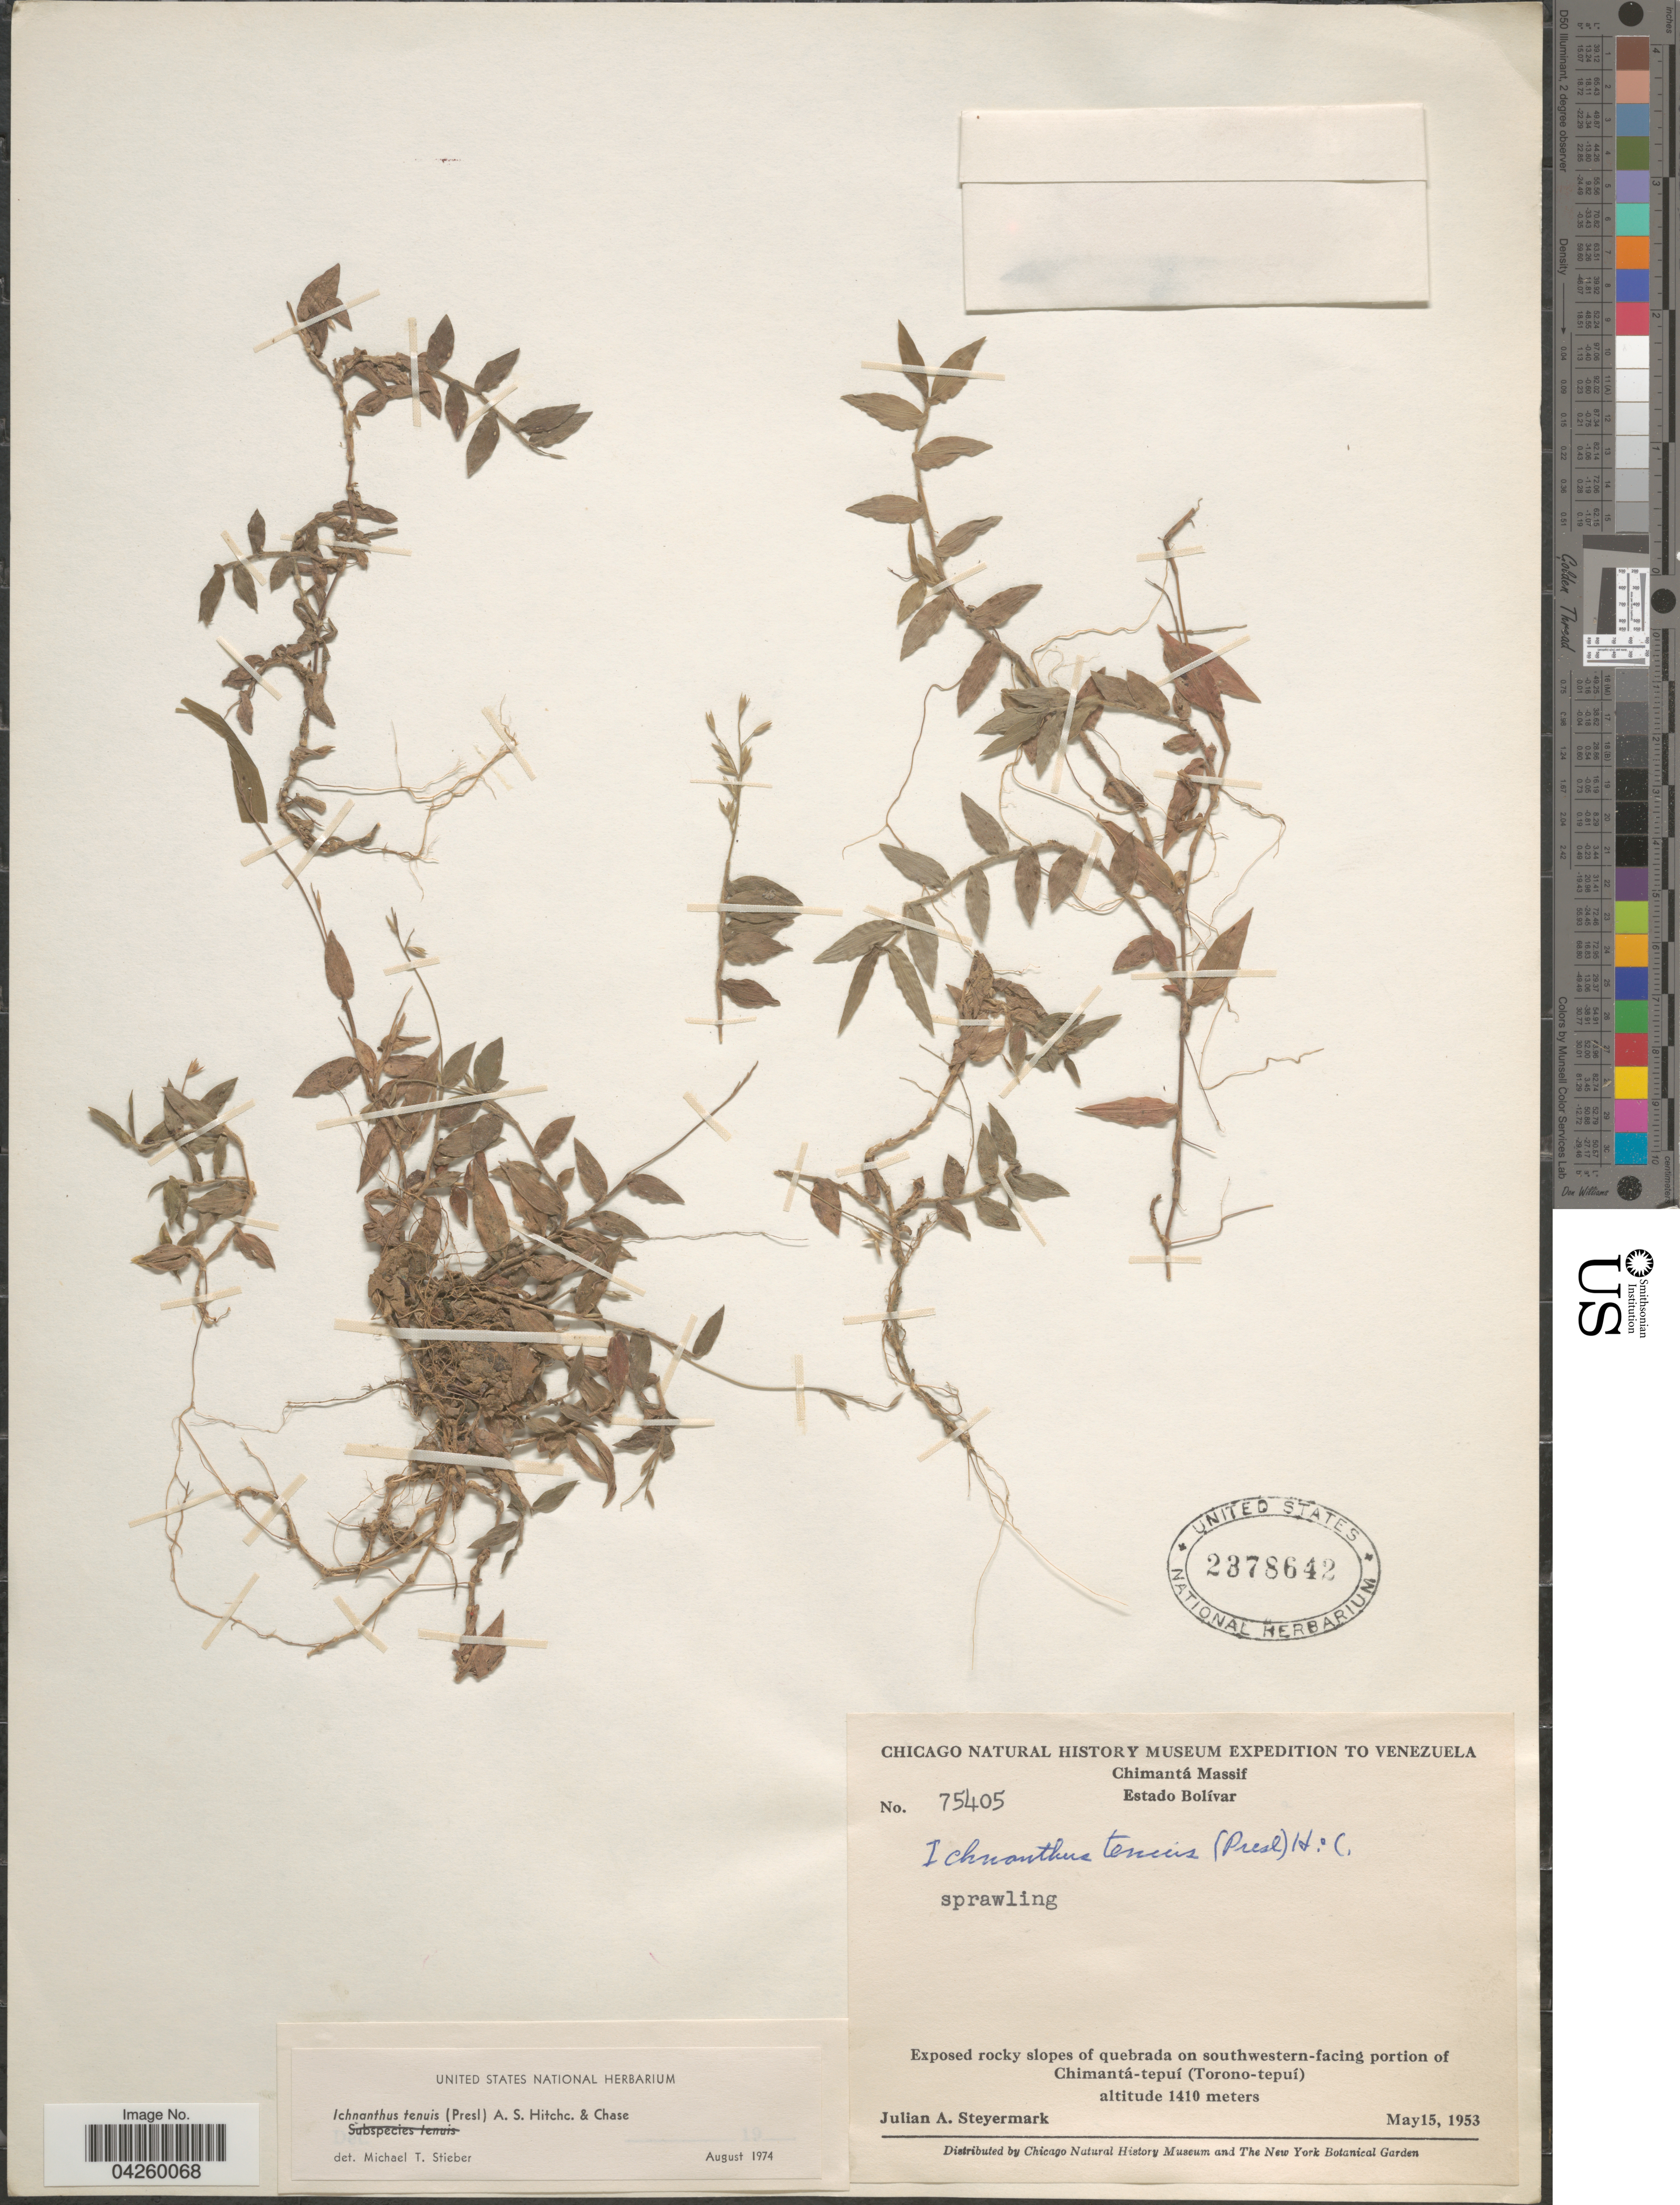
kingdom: Plantae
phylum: Tracheophyta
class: Liliopsida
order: Poales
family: Poaceae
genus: Ichnanthus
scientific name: Ichnanthus tenuis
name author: (J. Presl) Hitchc. & Chase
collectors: J. Steyermark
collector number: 75405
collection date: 1953-05-15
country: Venezuela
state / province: Bolivar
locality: Chicago Natural History Museum Expedition to Venezuela. Chimantá Massif. Exposed rocky slopes of quebrada on southwestern-facing portion of Chimantá-tepui (Torono-tepuí).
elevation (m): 1410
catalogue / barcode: US 2378642